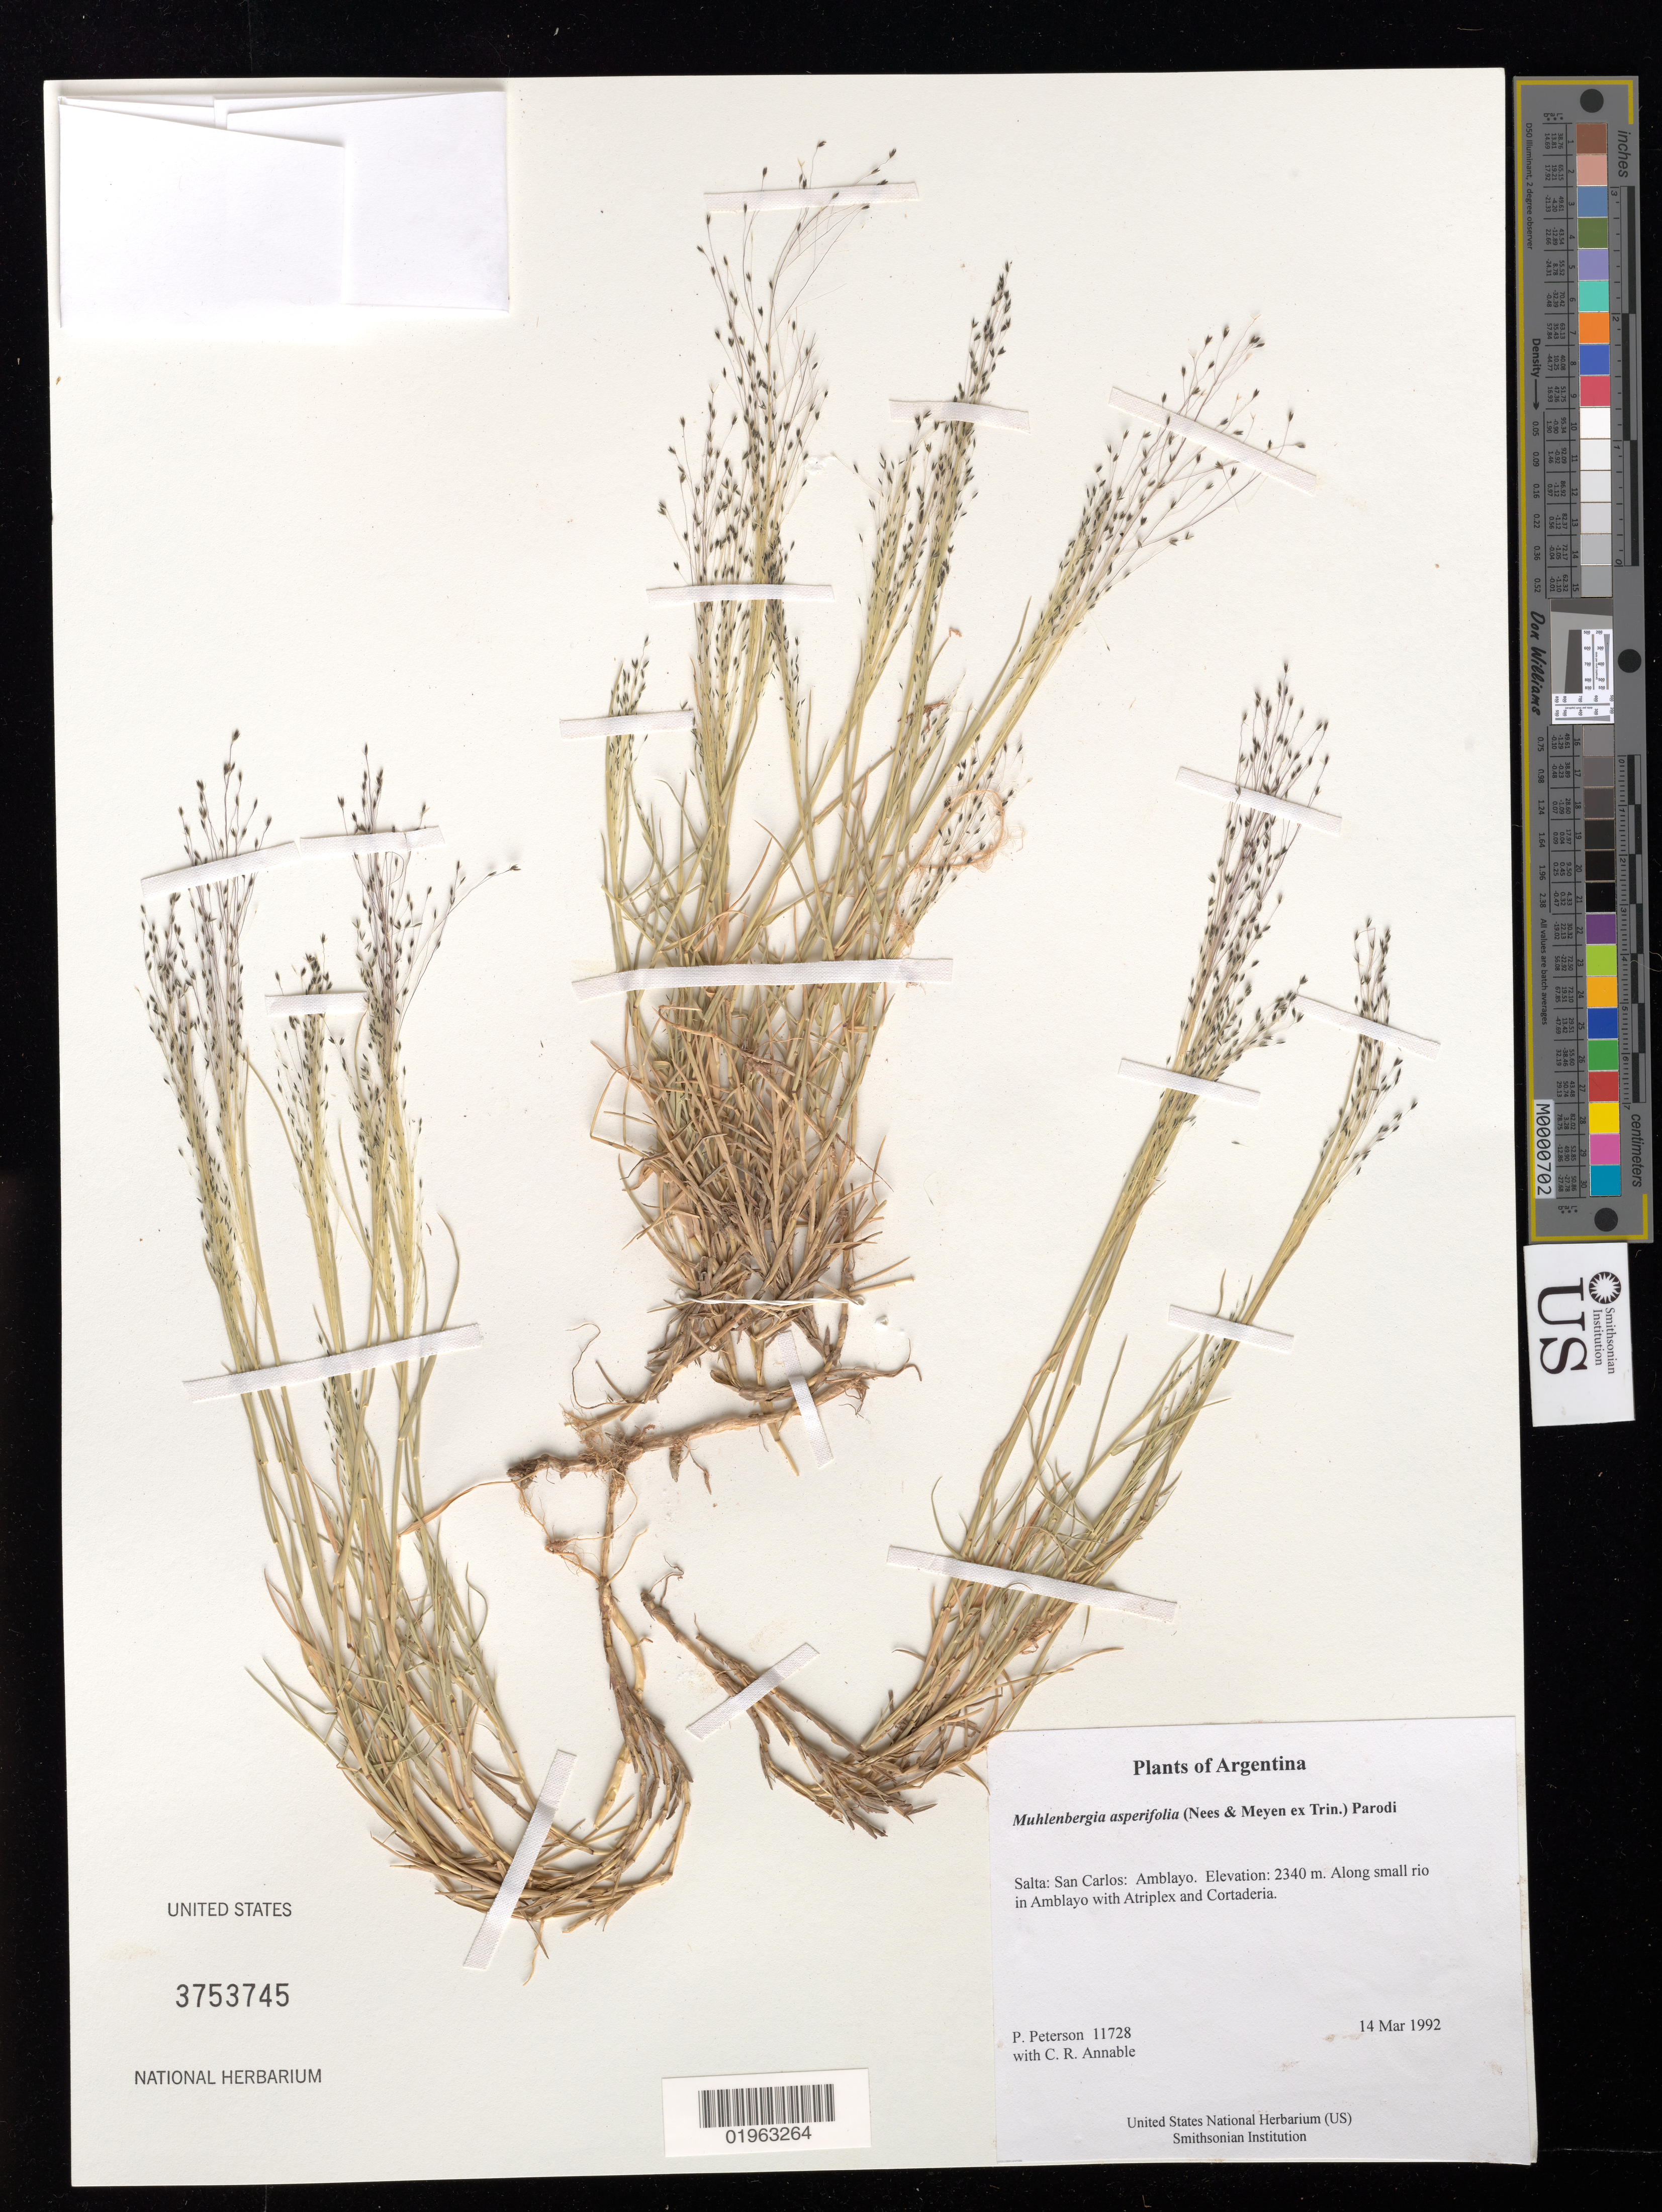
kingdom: Plantae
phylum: Tracheophyta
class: Liliopsida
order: Poales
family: Poaceae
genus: Muhlenbergia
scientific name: Muhlenbergia asperifolia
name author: (Nees & Meyen ex Trin.) Parodi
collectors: P. M. Peterson & C. R. Annable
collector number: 11728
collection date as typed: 14 Mar 1992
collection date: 1992-03-14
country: Argentina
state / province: Salta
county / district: San Carlos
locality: Amblayo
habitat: Along small rio in Amblayo with Atriplex and Cortaderia.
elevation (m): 2340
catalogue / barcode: US 3753745